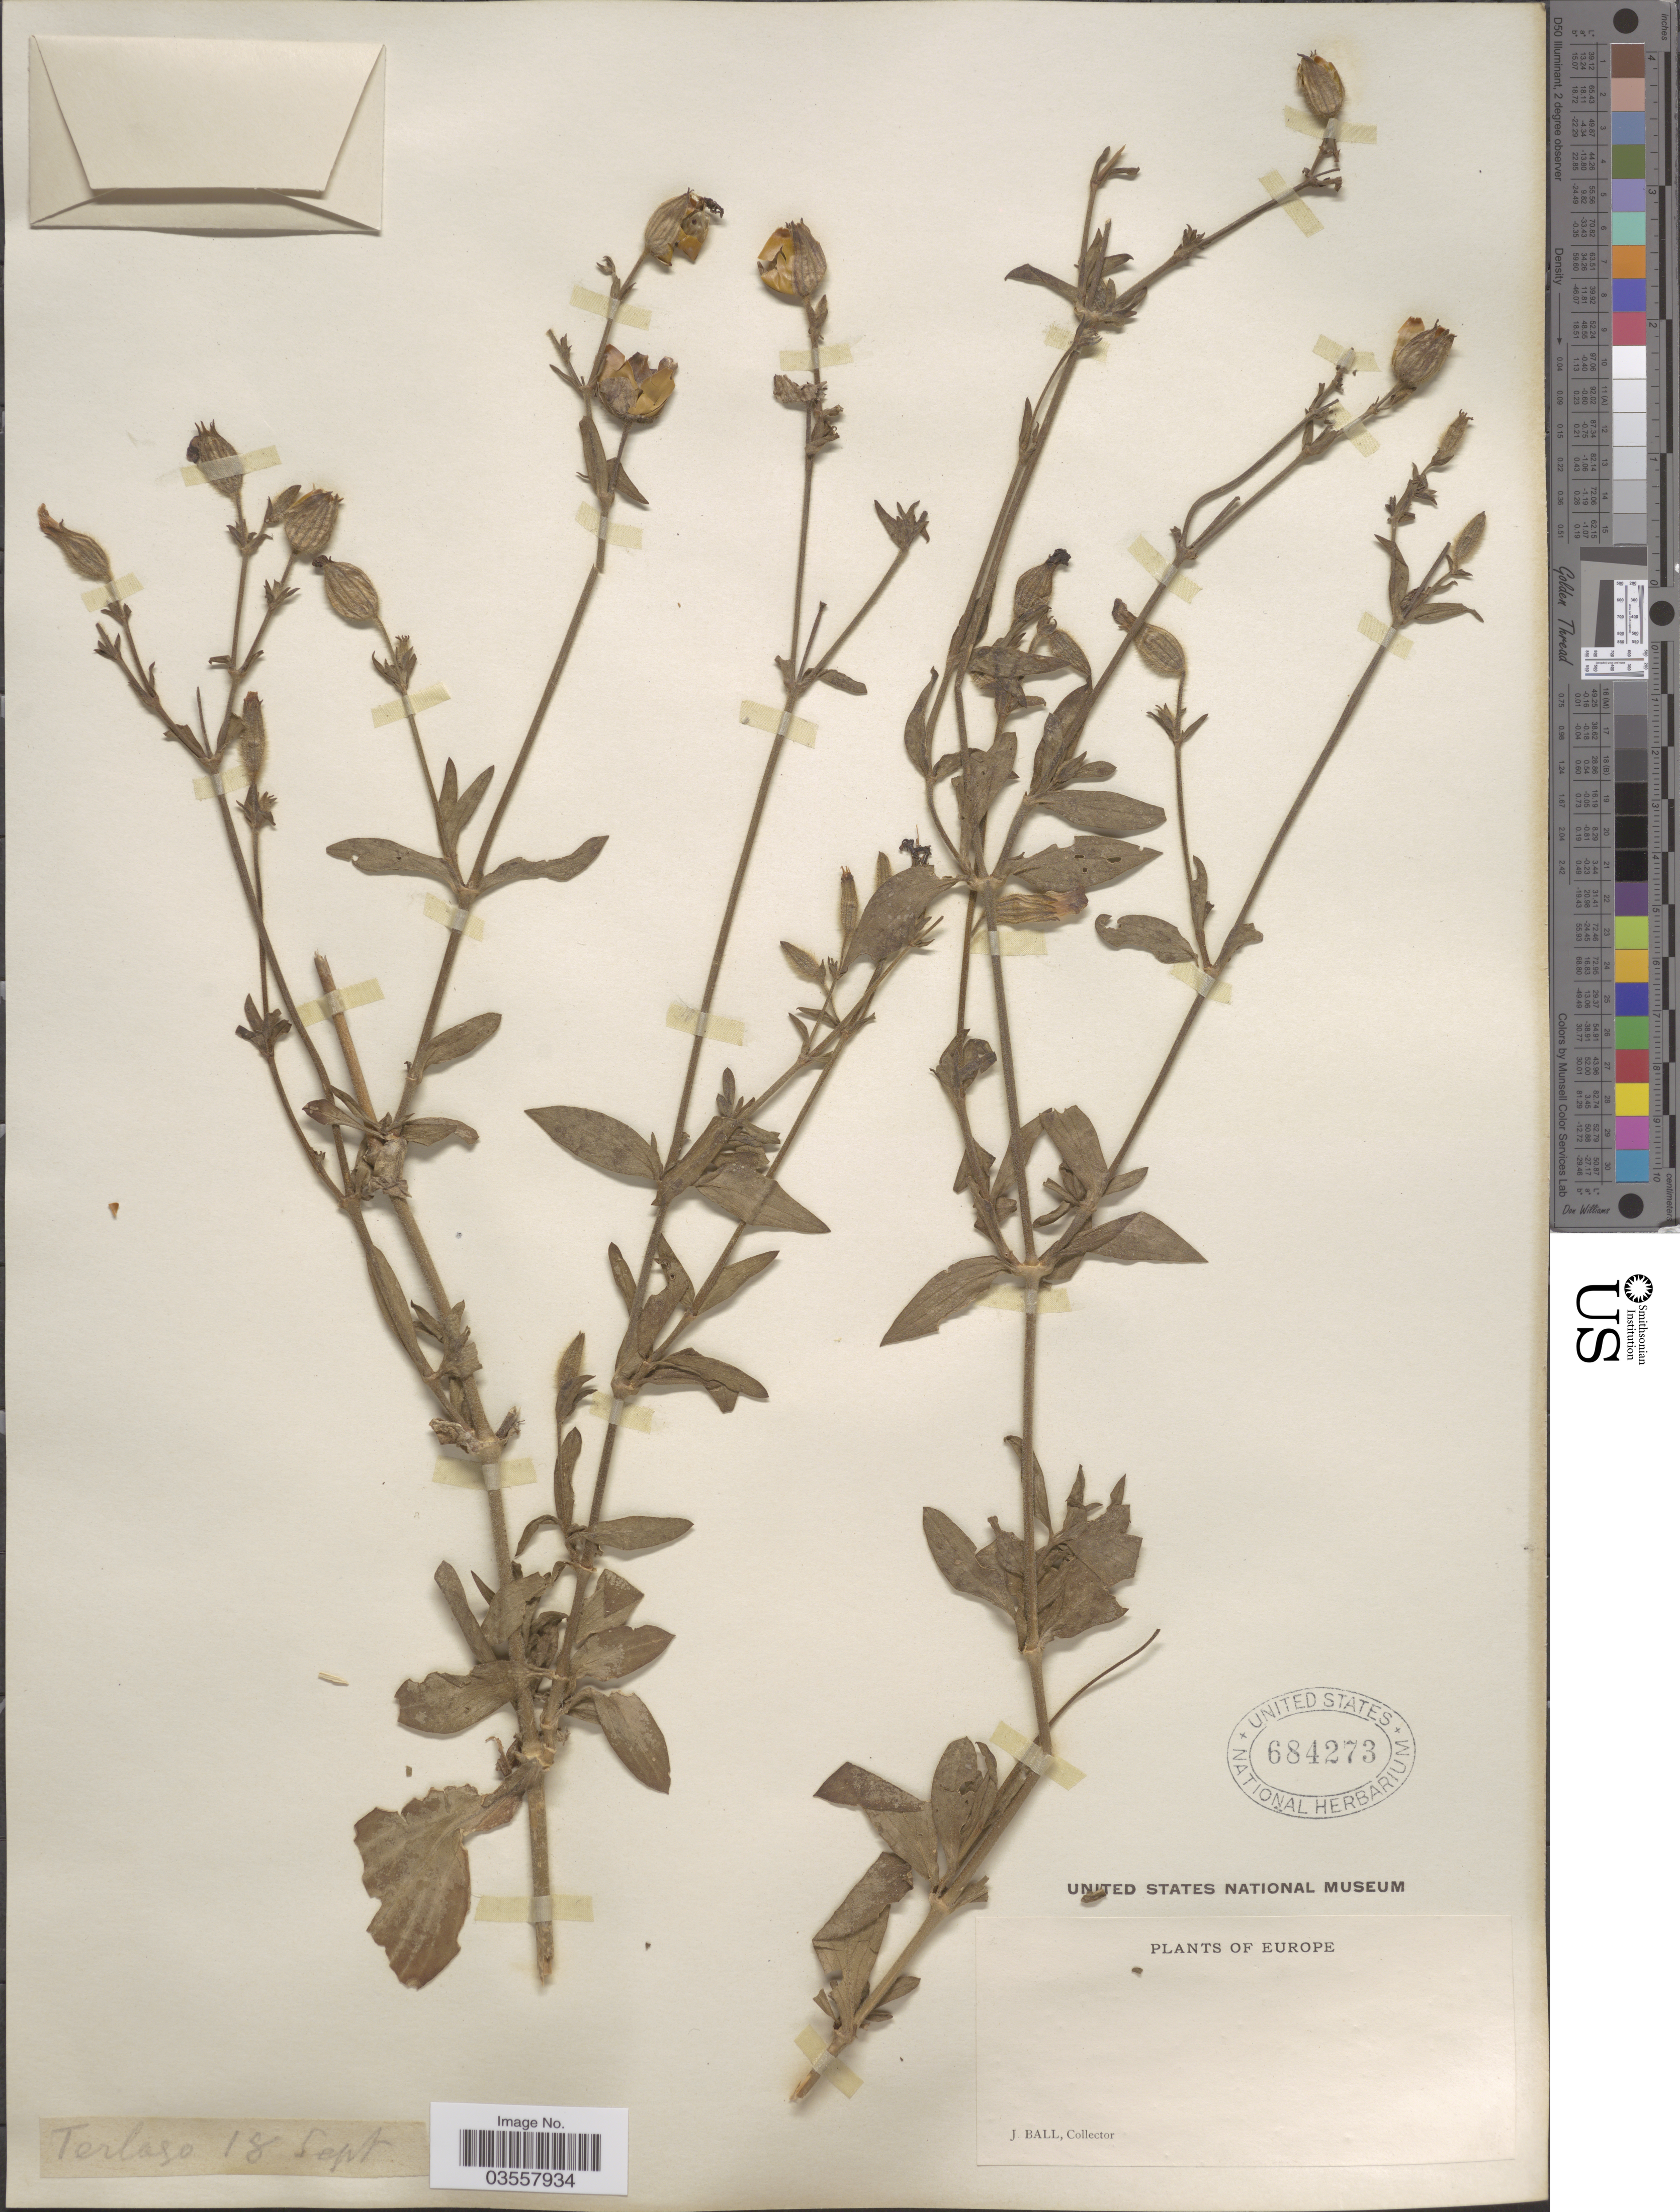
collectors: J. Ball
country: Italy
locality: Terlago. Europe.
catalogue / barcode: US 684273